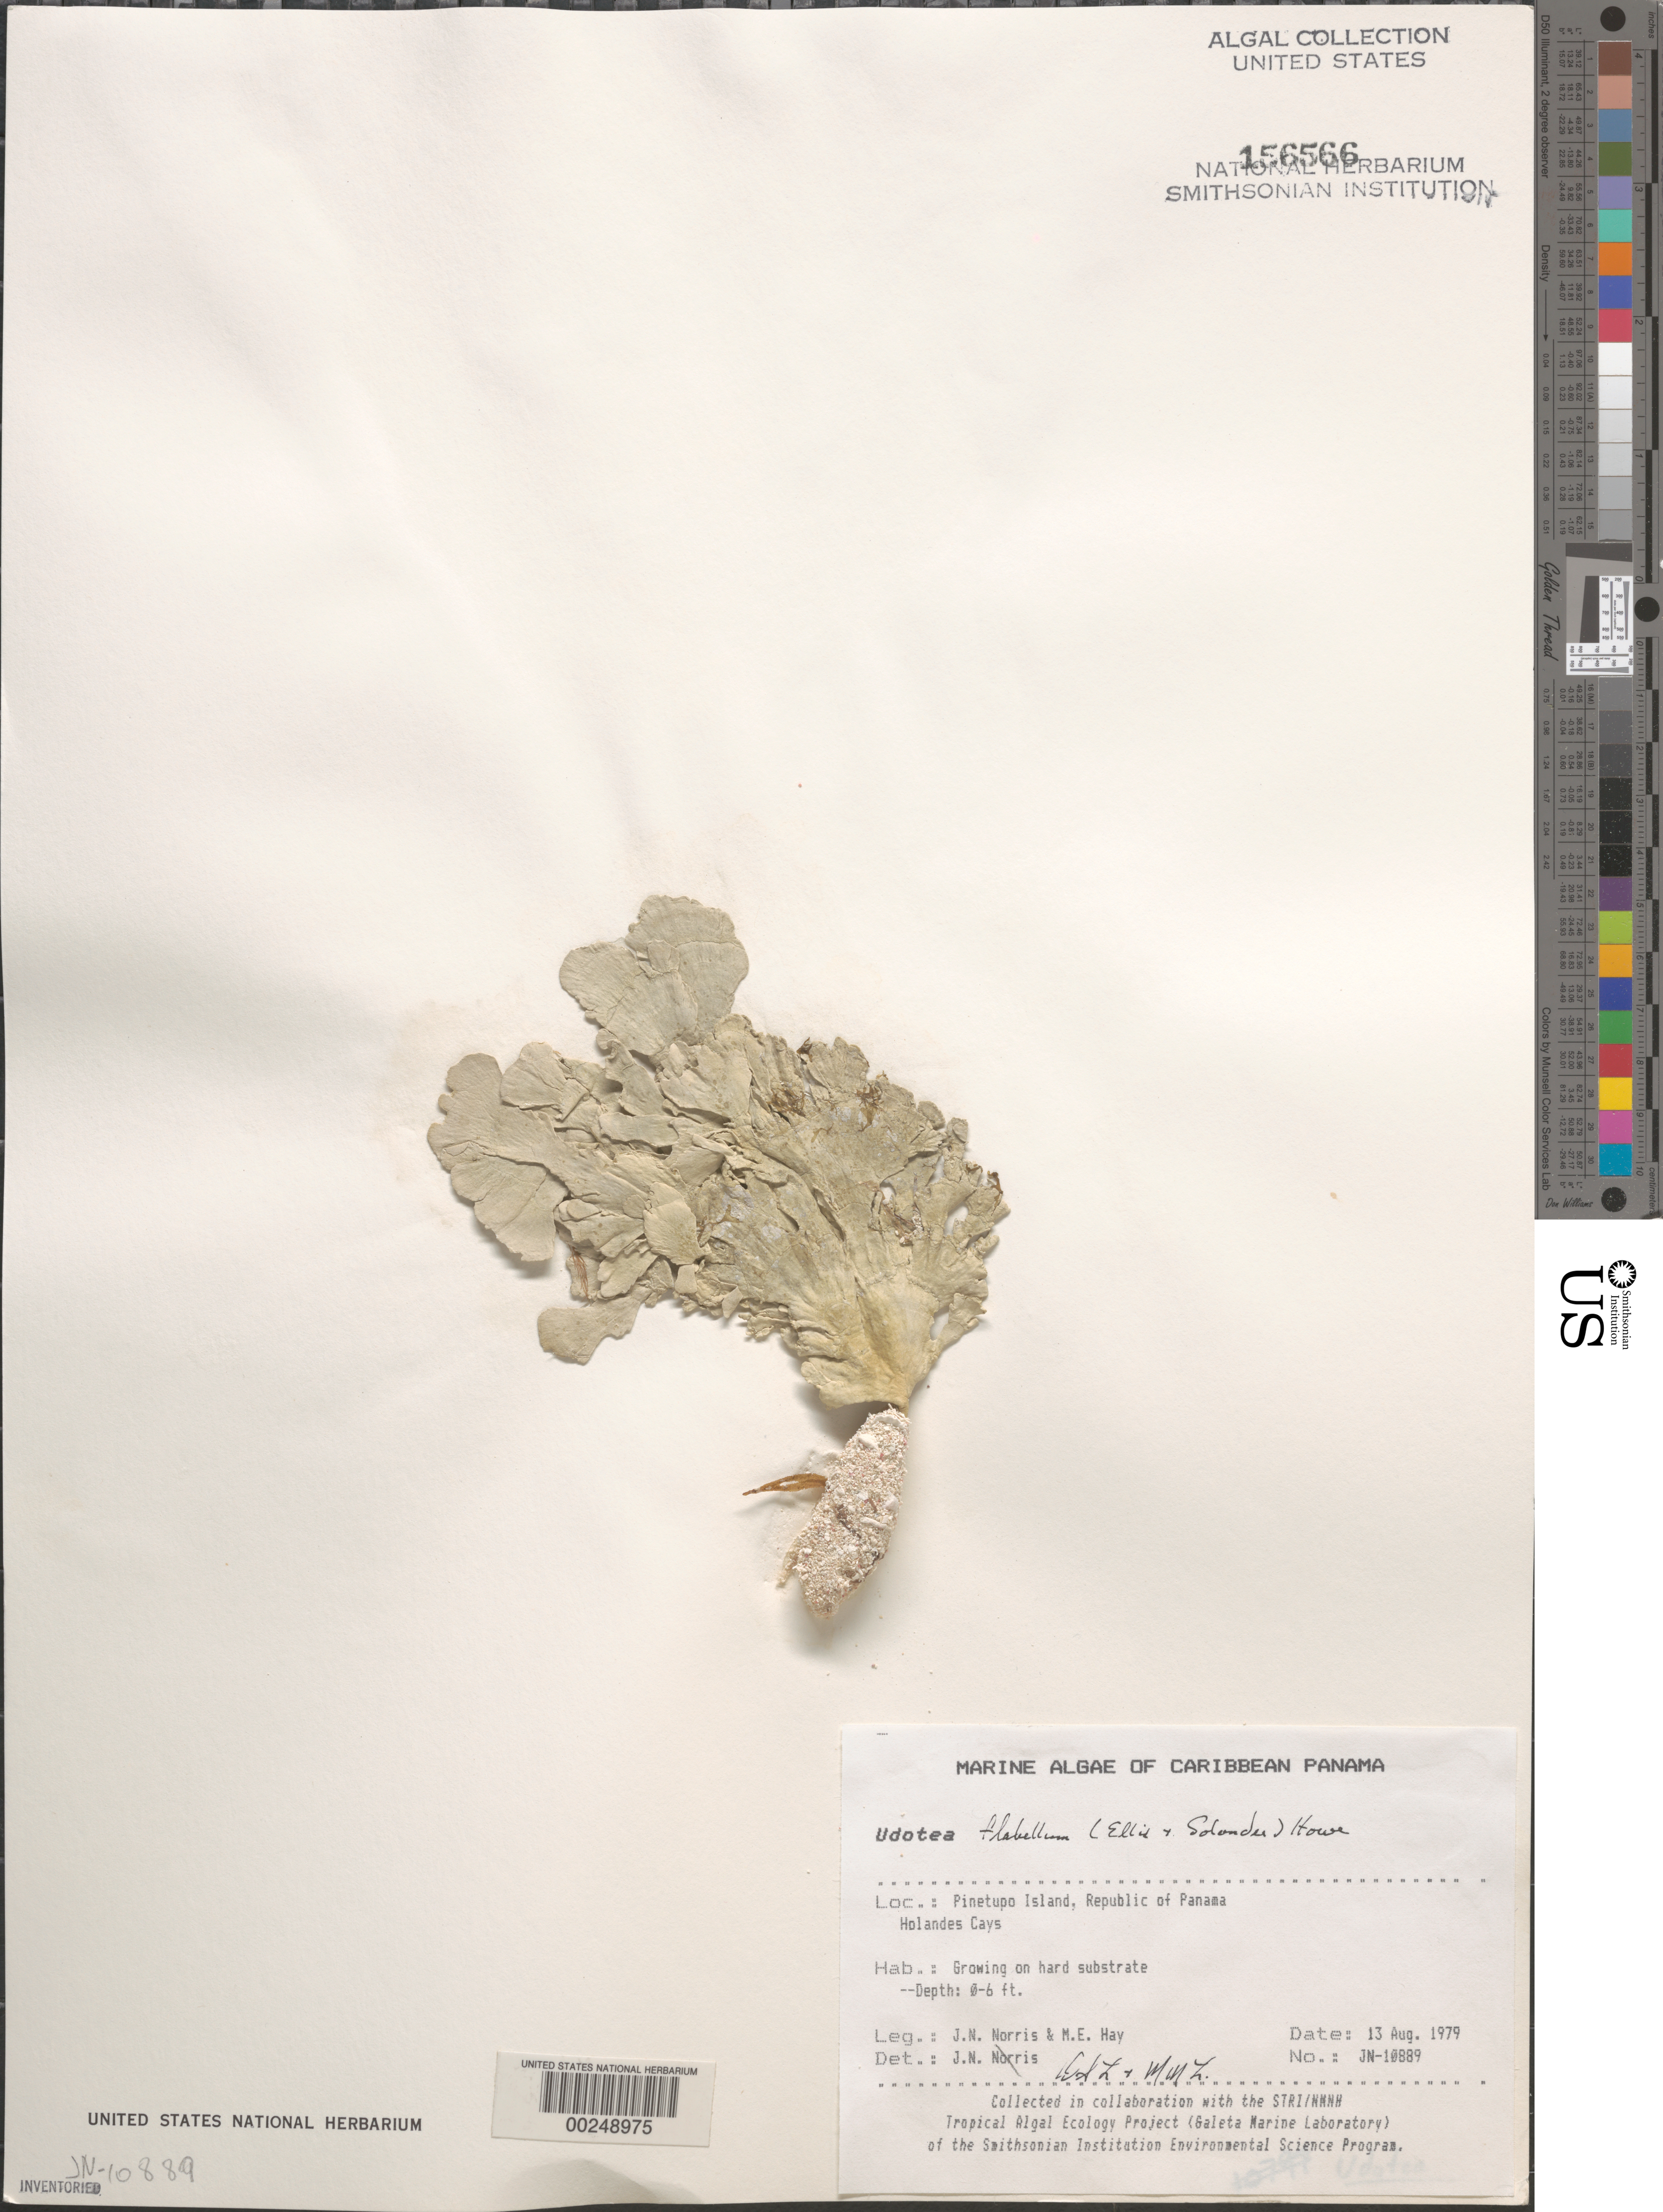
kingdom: Plantae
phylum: Chlorophyta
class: Ulvophyceae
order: Bryopsidales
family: Udoteaceae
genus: Udotea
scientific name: Udotea flabellum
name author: (J. Ellis & Sol.) M. Howe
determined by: Littler, D. S.; Littler, M. M.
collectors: J. N. Norris & M. E. Hay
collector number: JN-10889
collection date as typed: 13 Aug 1979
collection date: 1979-08-13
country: Panama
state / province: Kuna Yala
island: Pinetupo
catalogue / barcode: US 156566